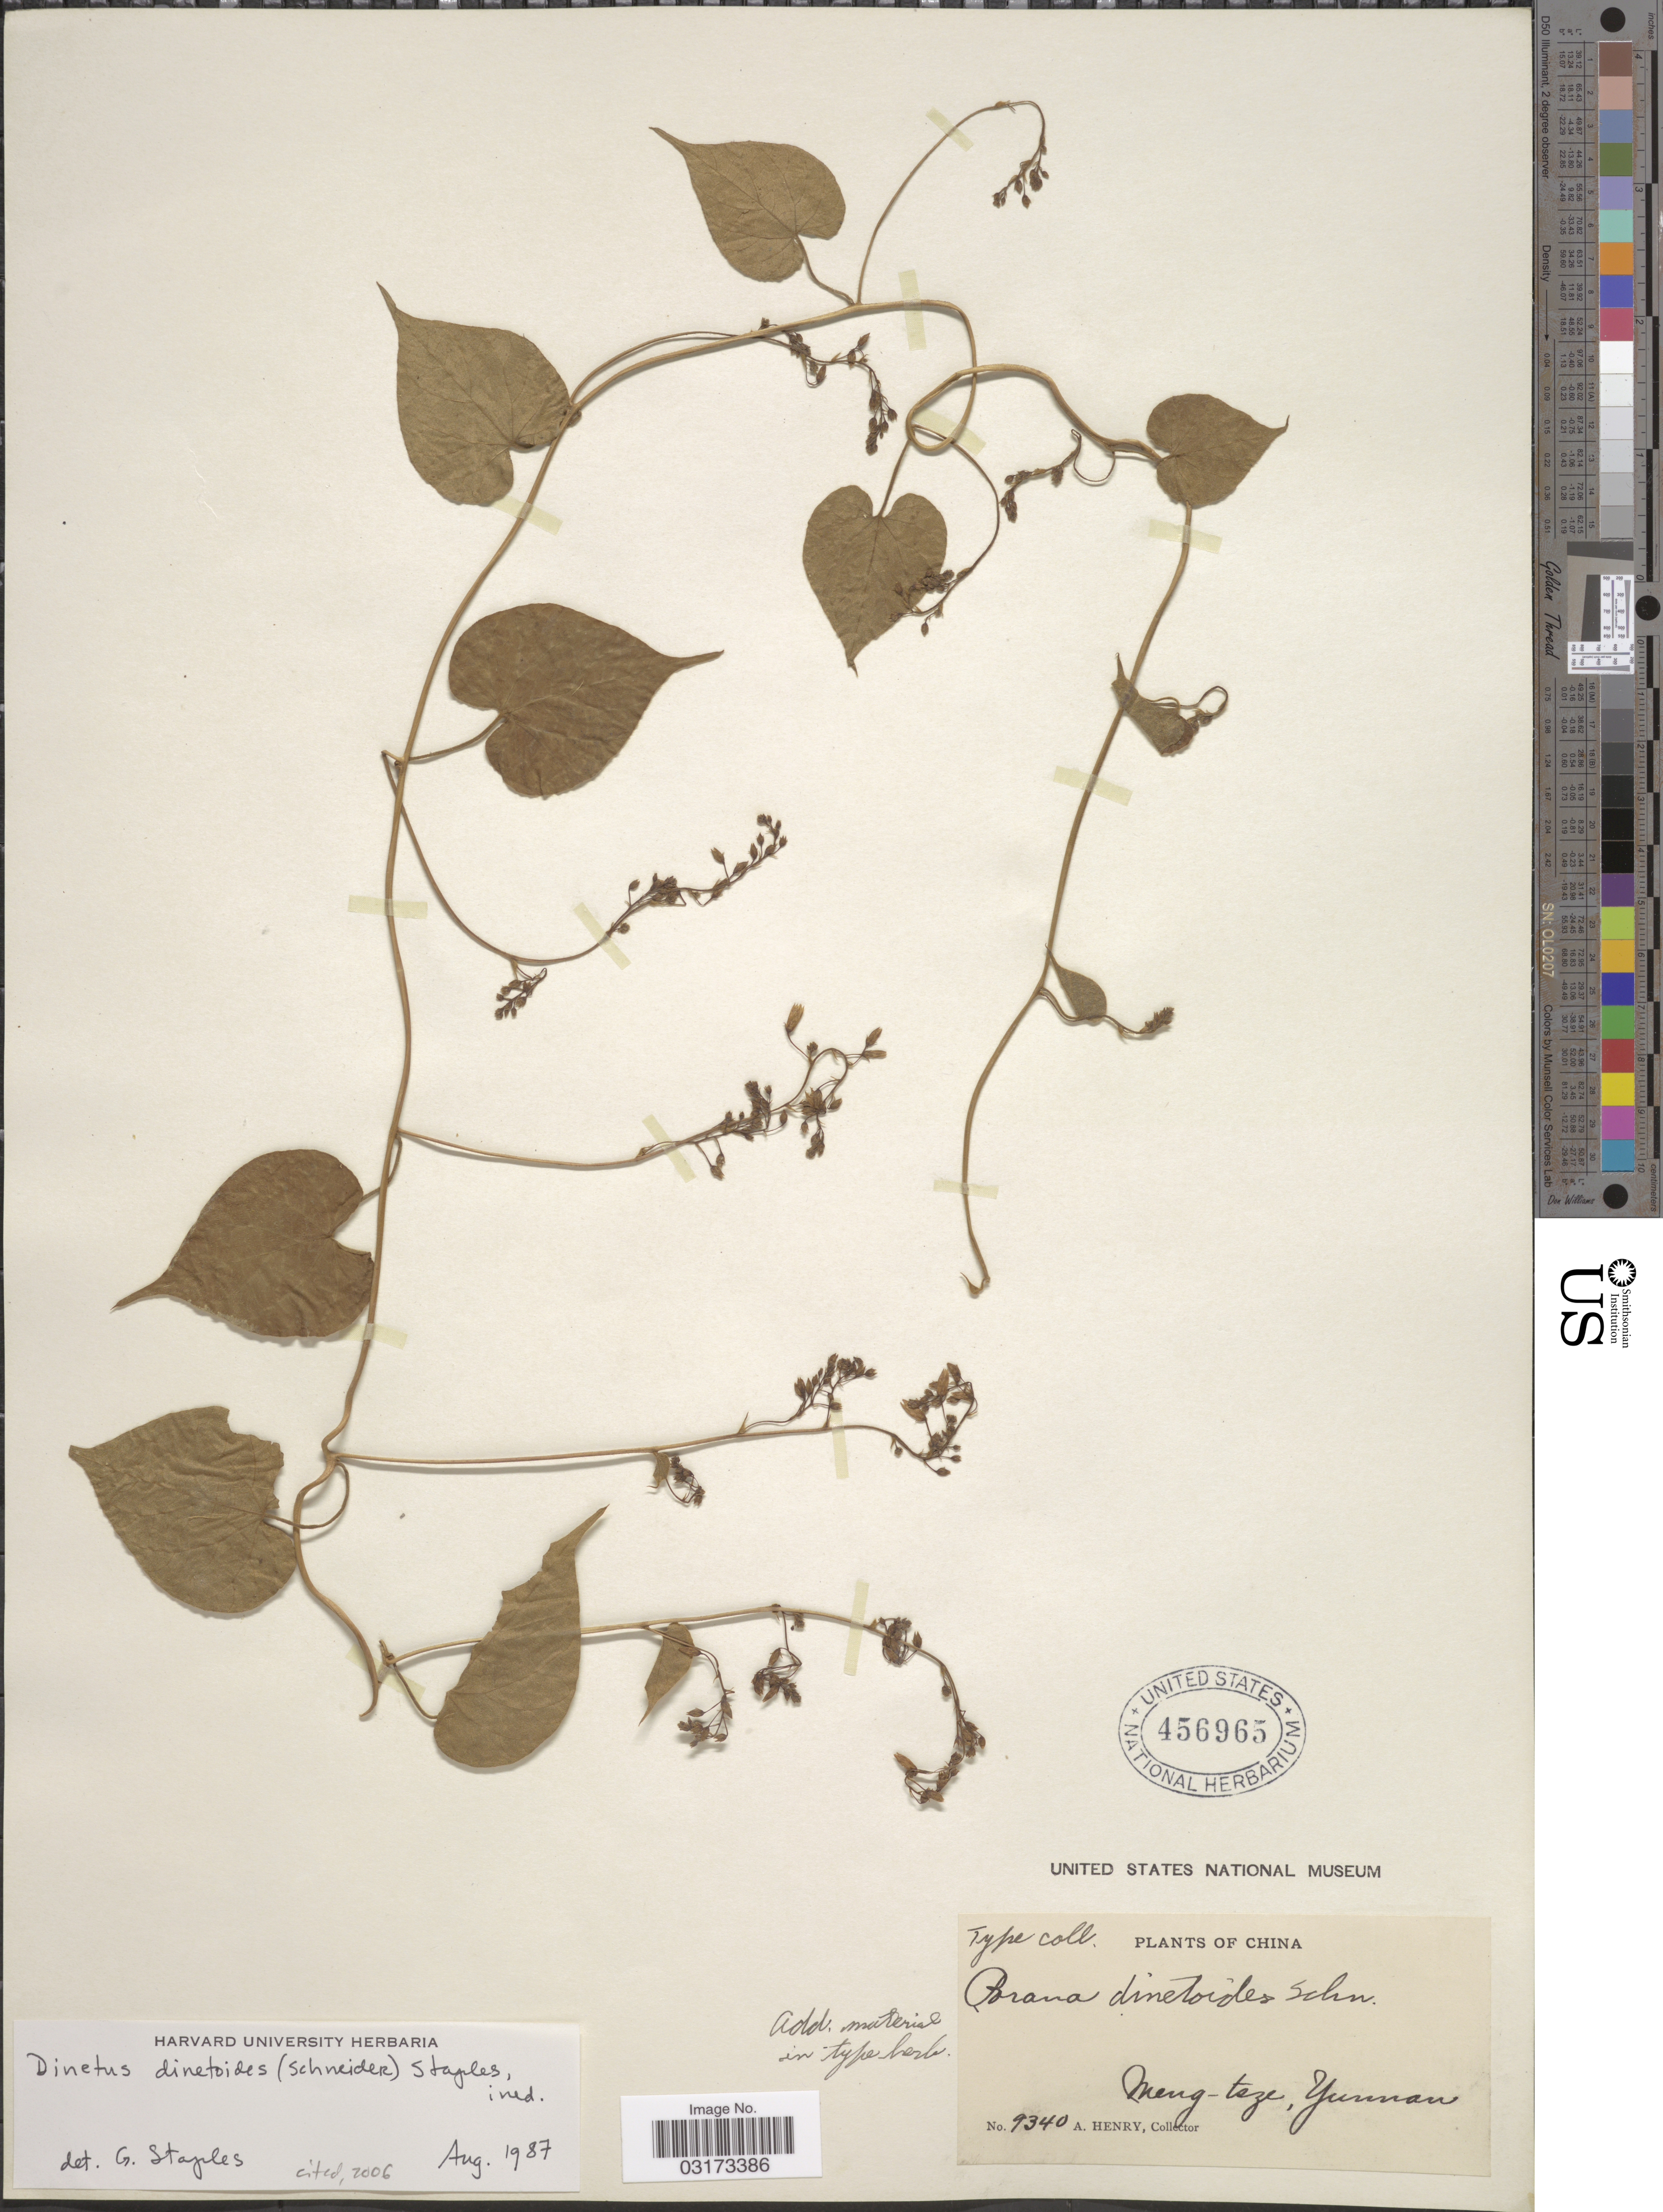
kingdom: Plantae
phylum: Tracheophyta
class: Magnoliopsida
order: Solanales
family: Convolvulaceae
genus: Dinetus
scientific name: Dinetus dinetoides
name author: (C.K. Schneid.) Staples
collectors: A. Henry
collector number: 9340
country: China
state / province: Yunnan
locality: Meng-tsze.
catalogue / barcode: US 456965